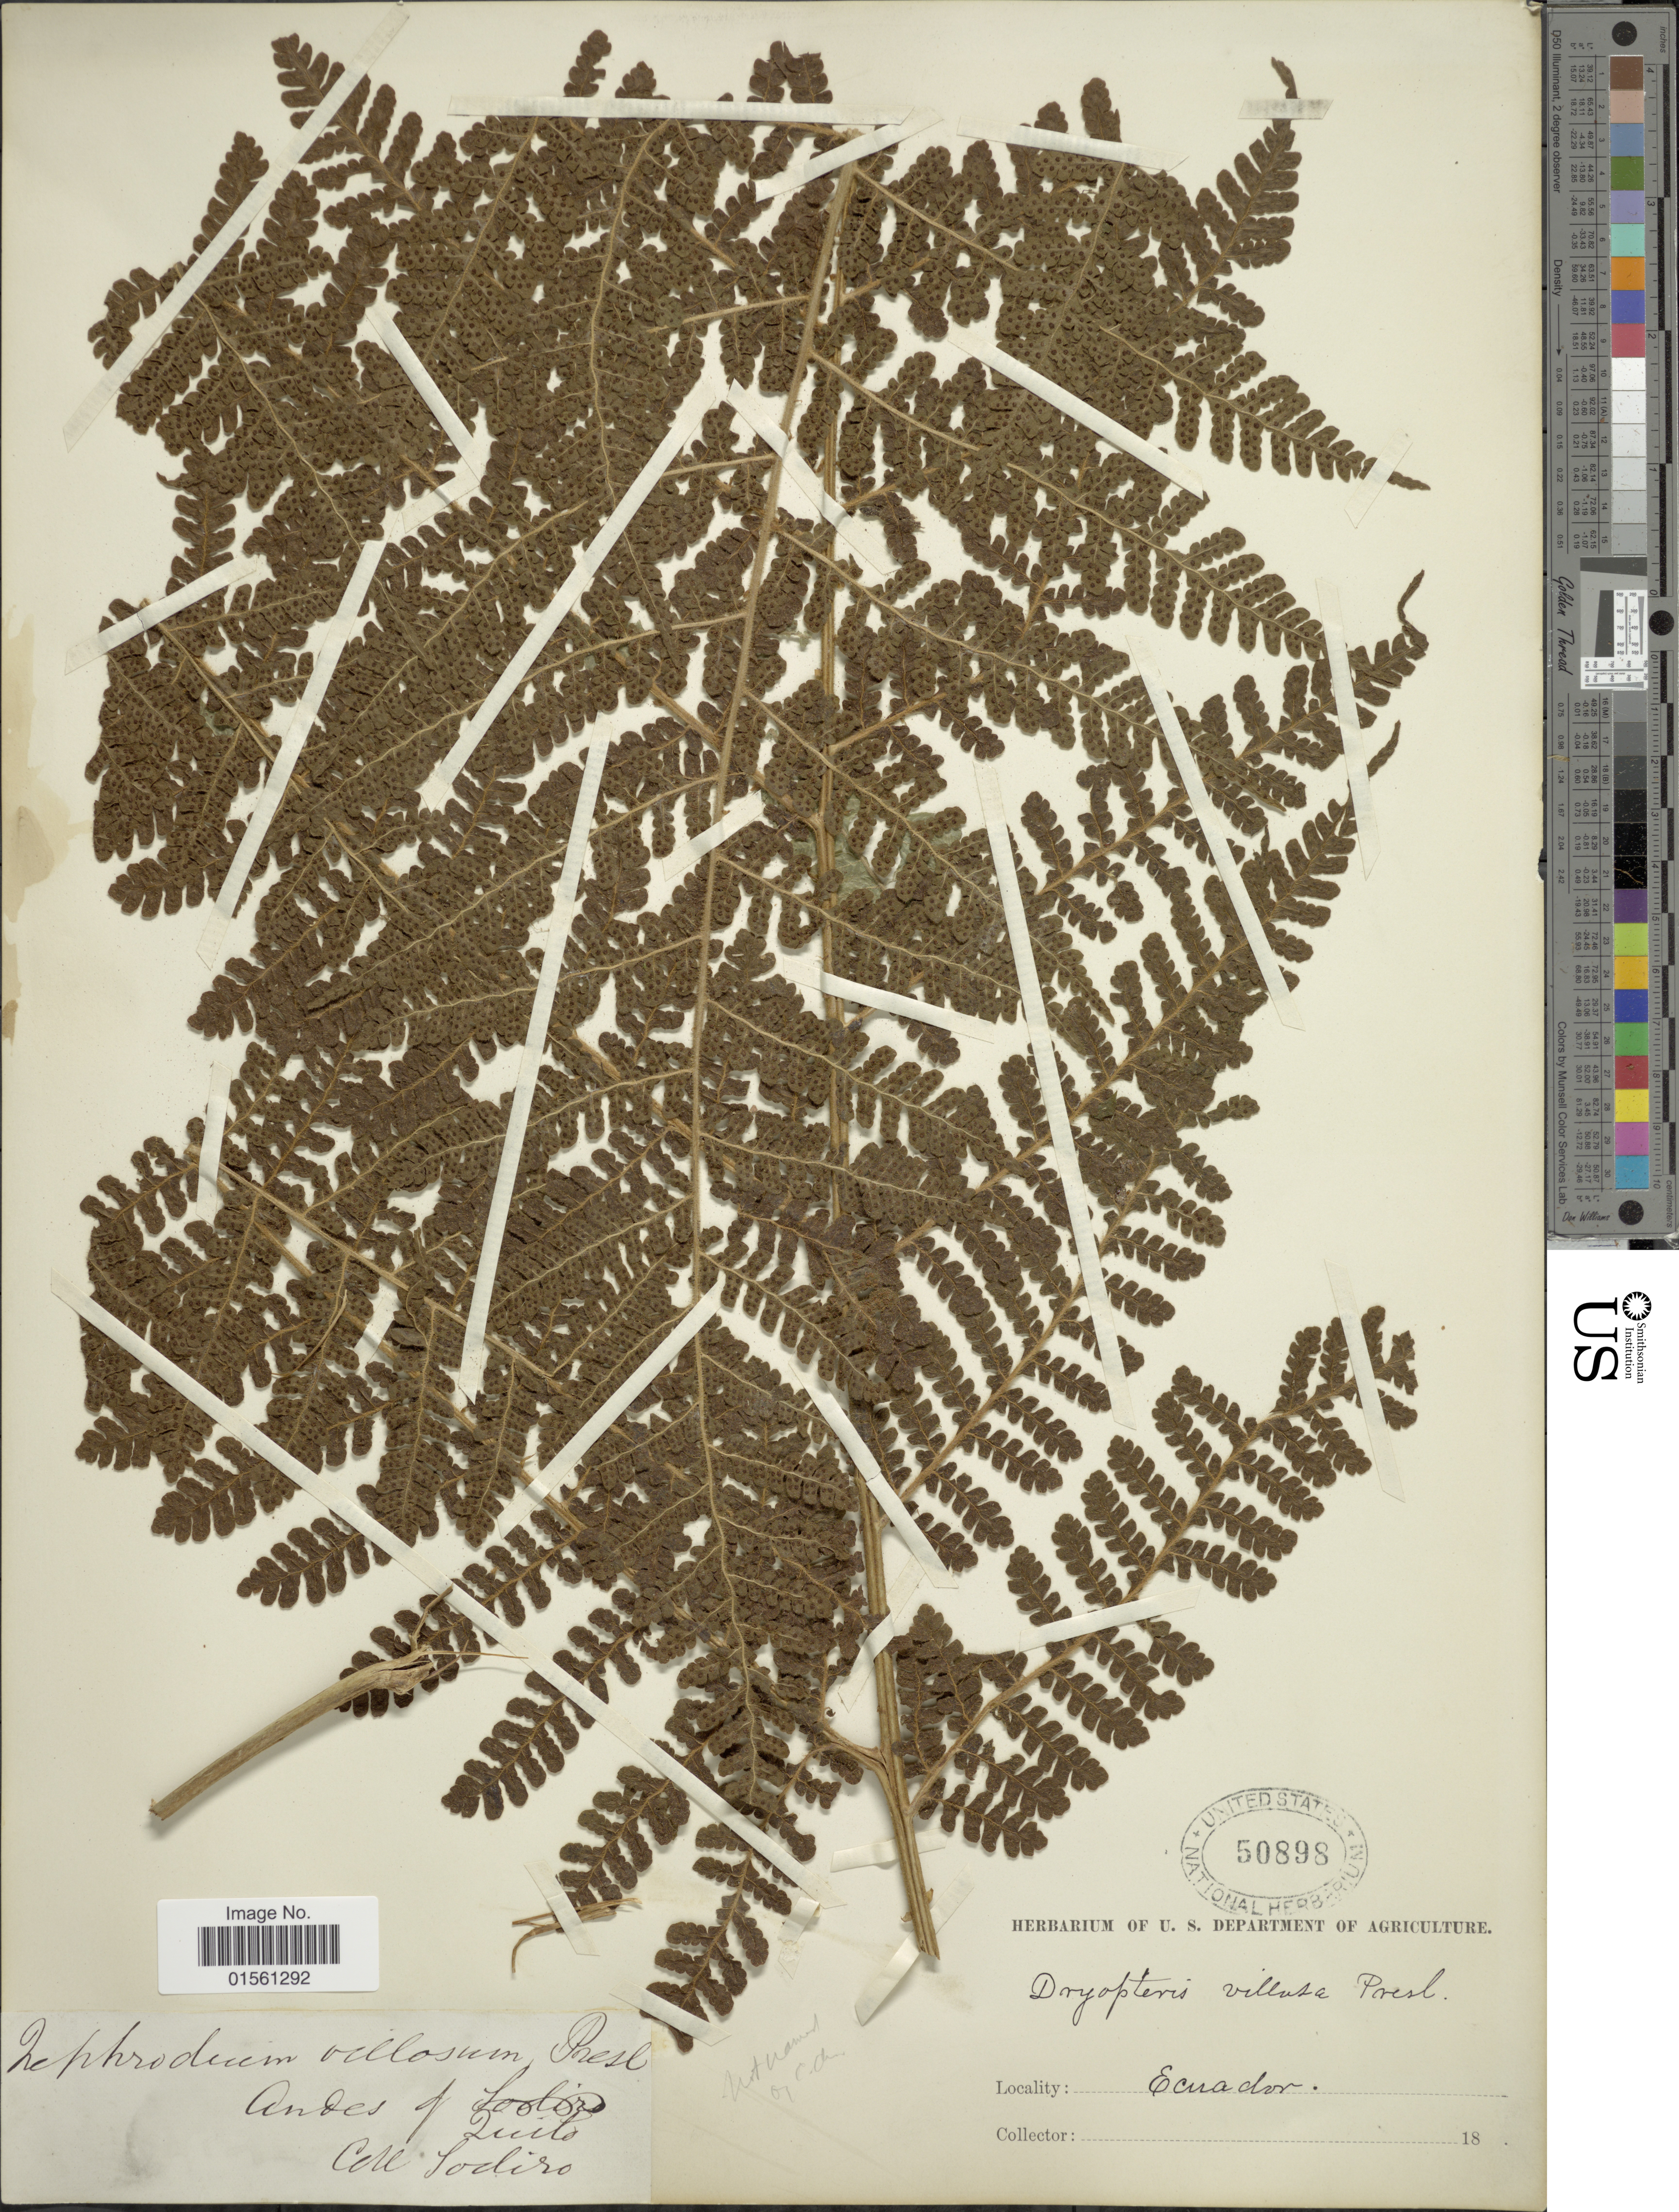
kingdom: Plantae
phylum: Tracheophyta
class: Polypodiopsida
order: Polypodiales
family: Dryopteridaceae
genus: Megalastrum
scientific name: Megalastrum andicola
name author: (C. Chr.) A.R. Sm. & R.C. Moran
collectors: Sodiro, --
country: Ecuador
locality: Andes of Quito. [interpreted]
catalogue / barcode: US 50898